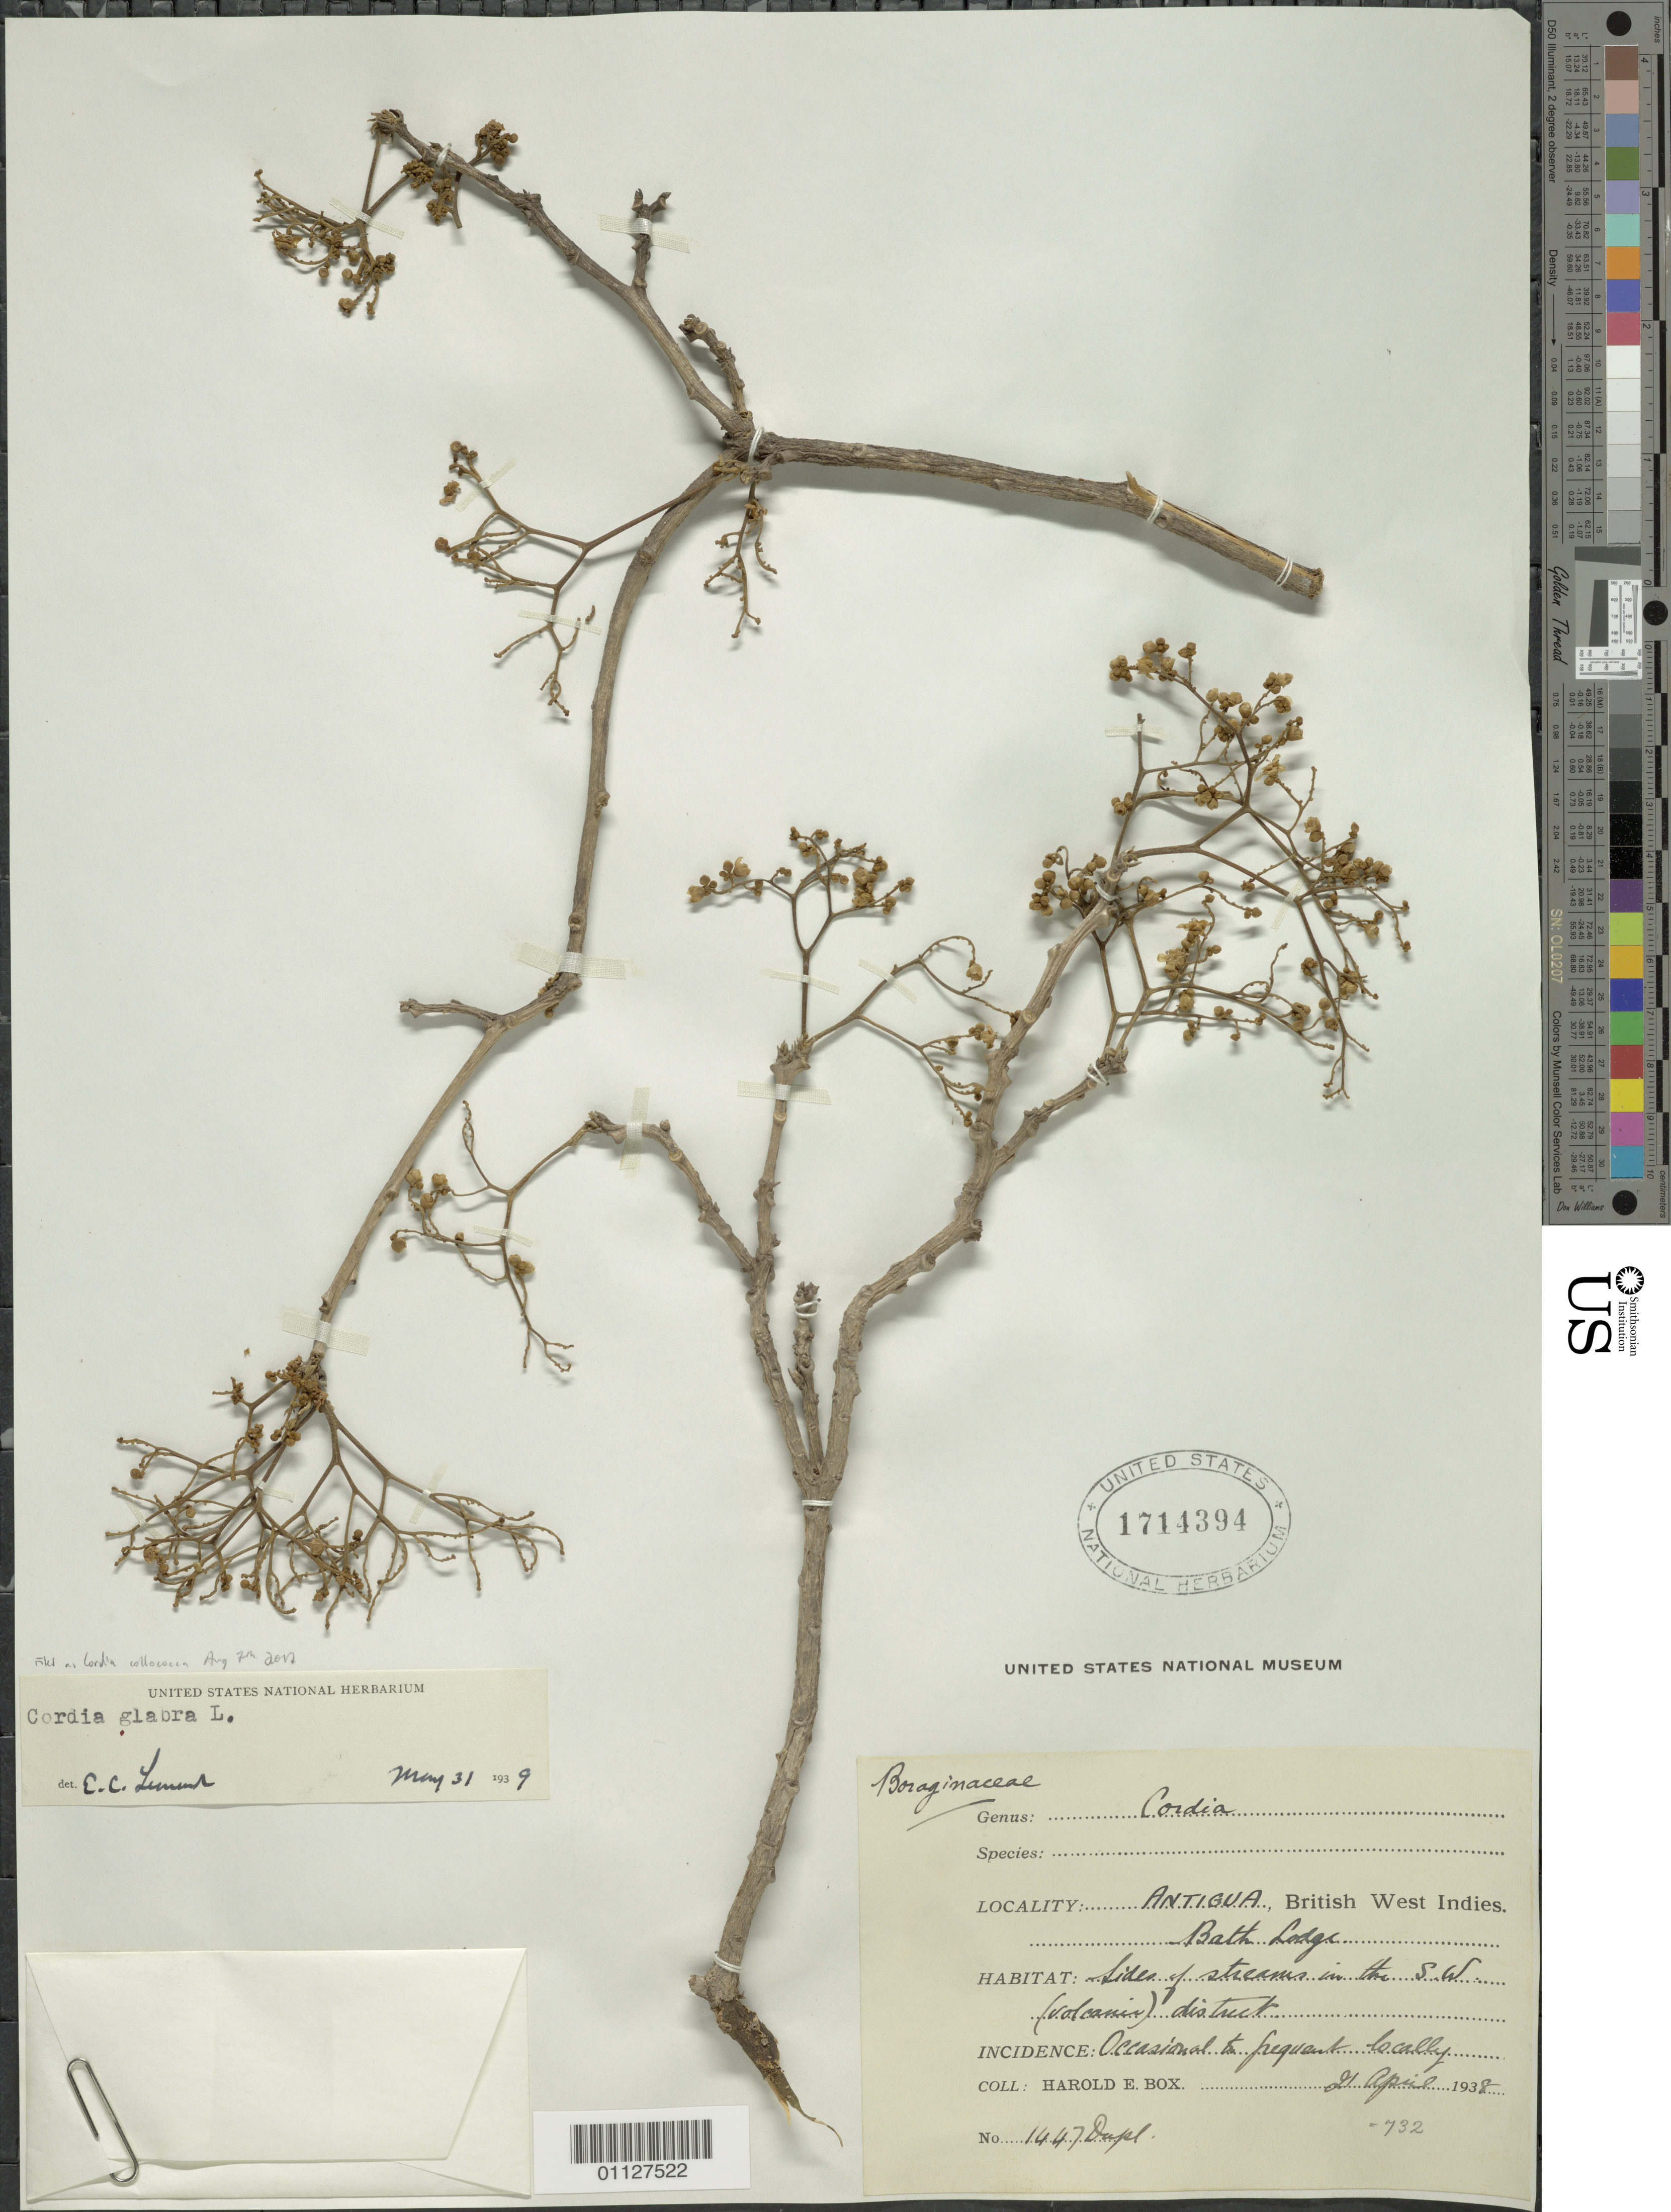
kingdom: Plantae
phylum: Tracheophyta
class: Magnoliopsida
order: Boraginales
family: Cordiaceae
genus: Cordia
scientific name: Cordia collococca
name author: L.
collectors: H. E. Box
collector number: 1447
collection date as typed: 21 Apr 1938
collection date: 1938-04-21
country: Antigua and Barbuda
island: Antigua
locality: Bath Lodge. Sides of streams in the SW (volcanic) district.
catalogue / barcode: US 1714394